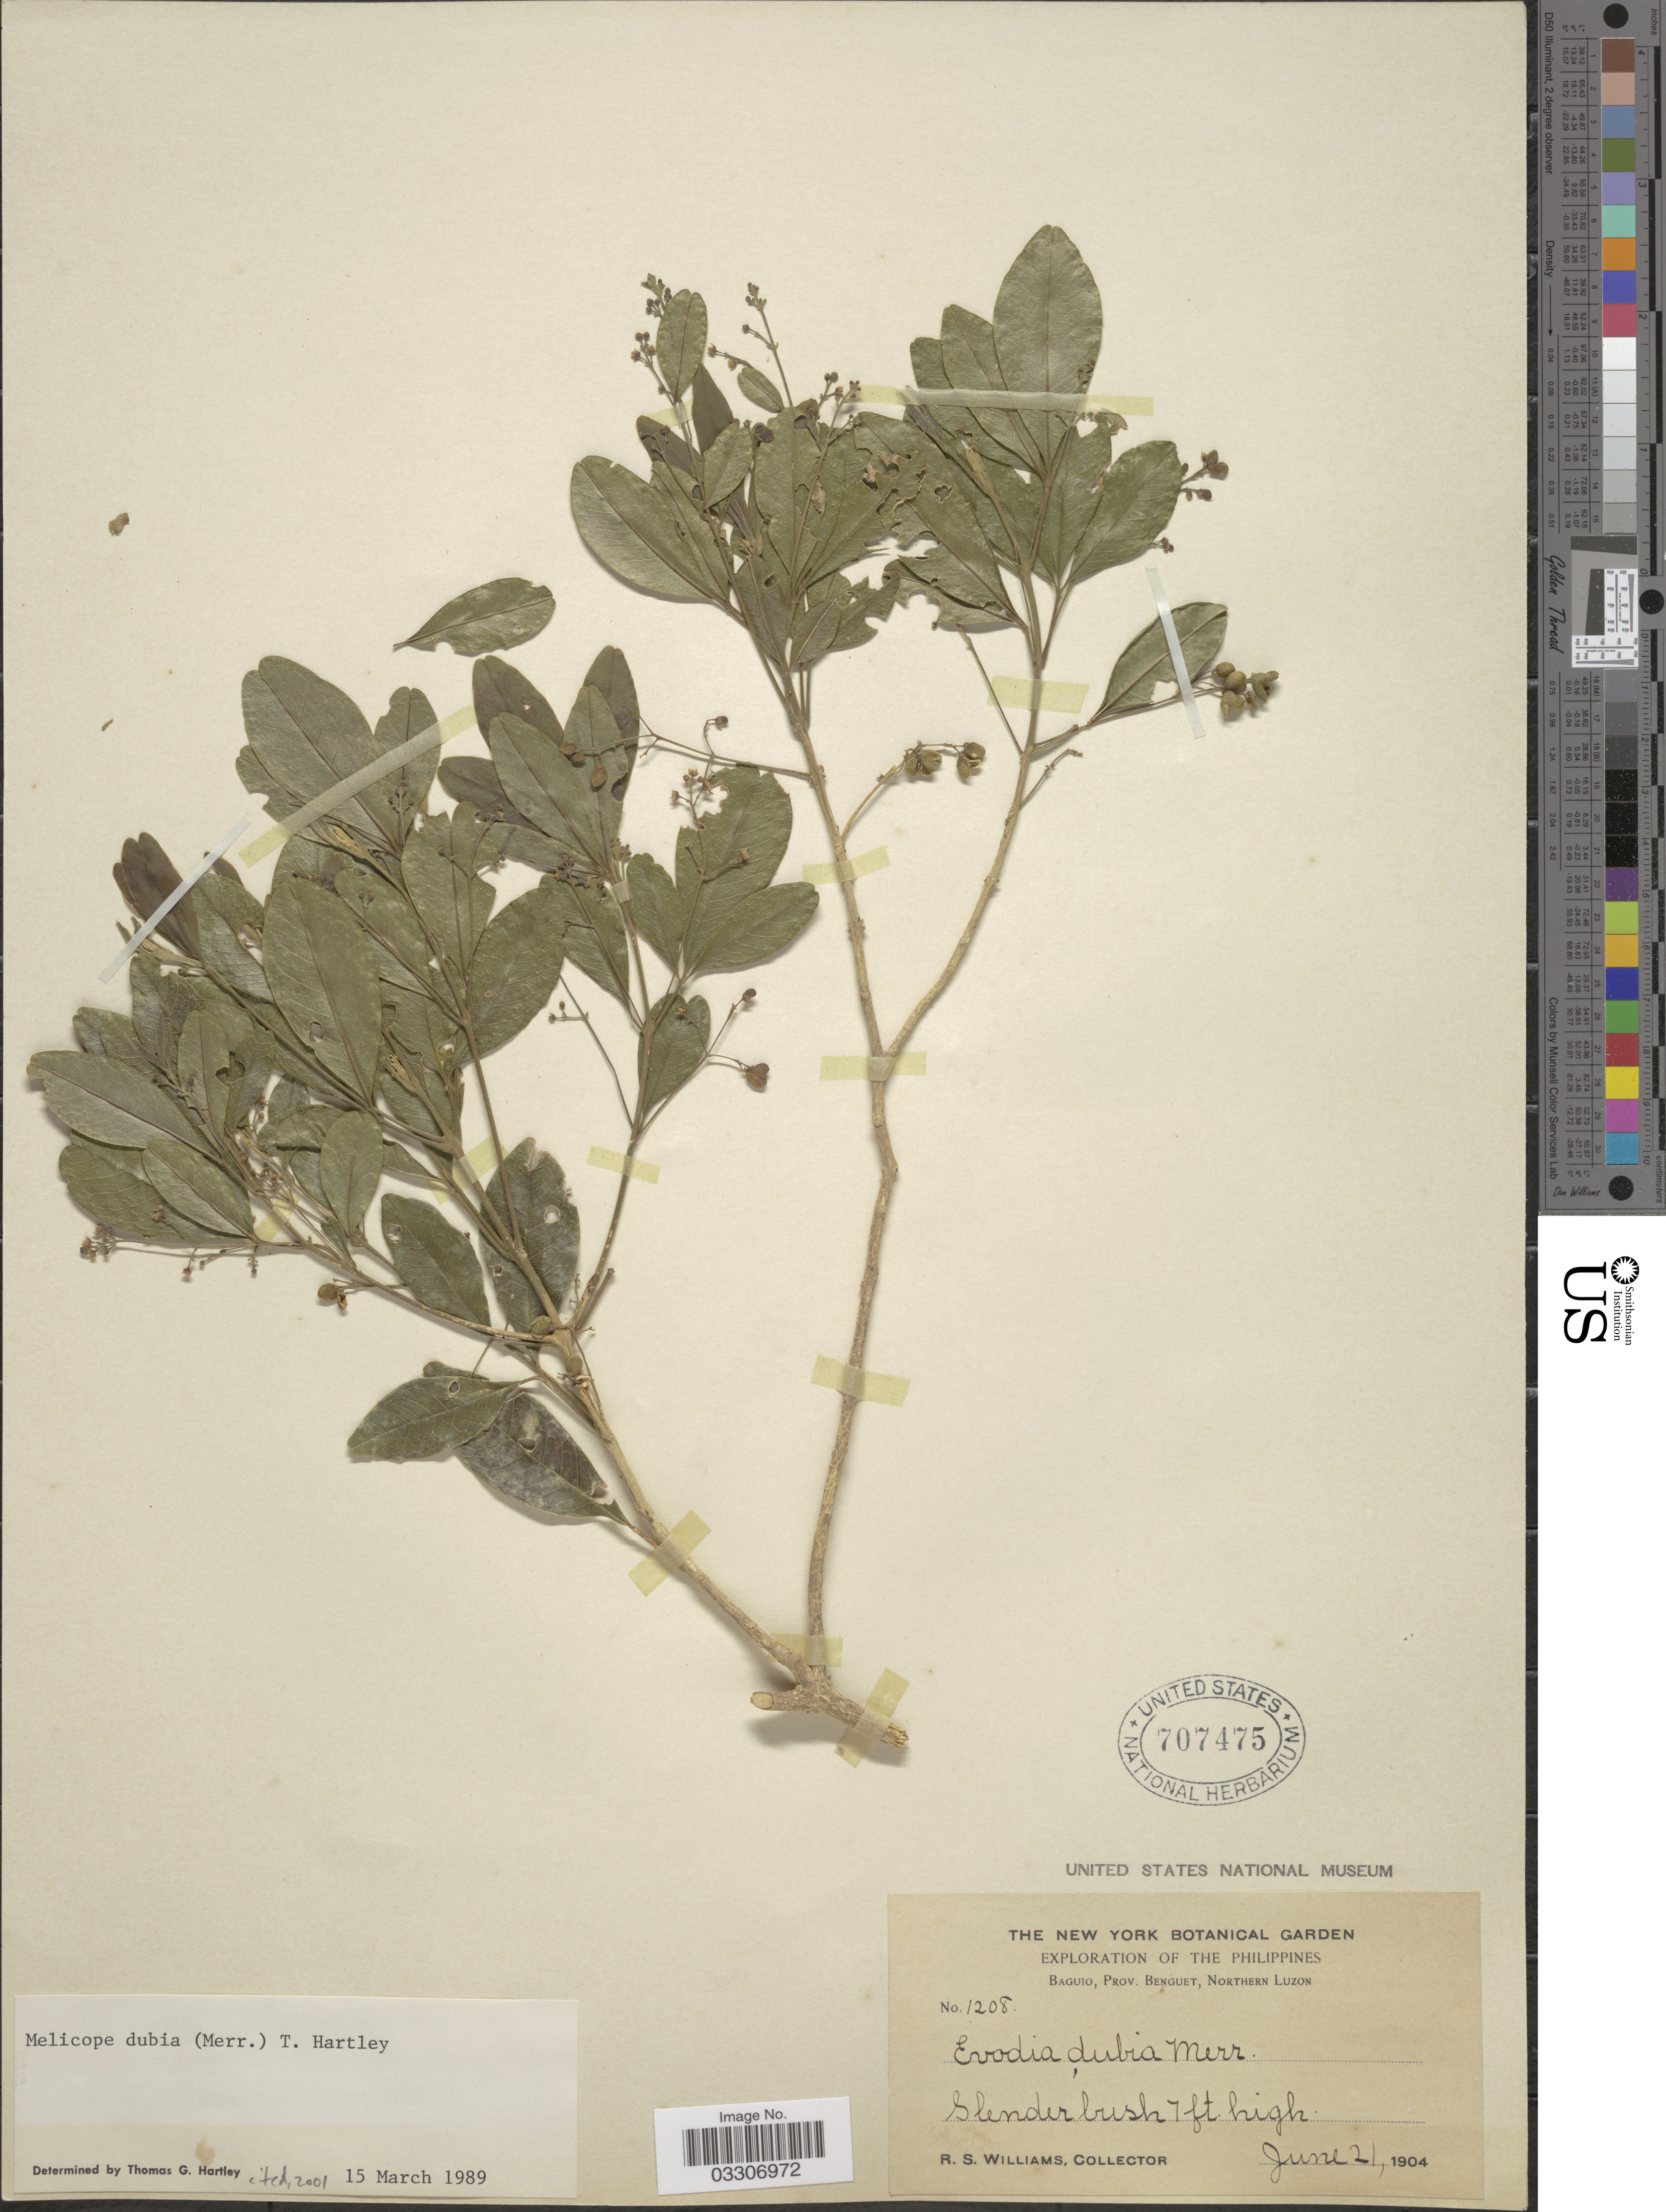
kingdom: Plantae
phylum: Tracheophyta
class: Magnoliopsida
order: Sapindales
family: Rutaceae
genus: Melicope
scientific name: Melicope dubia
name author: (Merr.) T.G. Hartley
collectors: R. S. Williams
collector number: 1208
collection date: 1904-06-21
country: Philippines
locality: Baguio, Prov. Benguet, Northern Luzon.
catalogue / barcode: US 707475